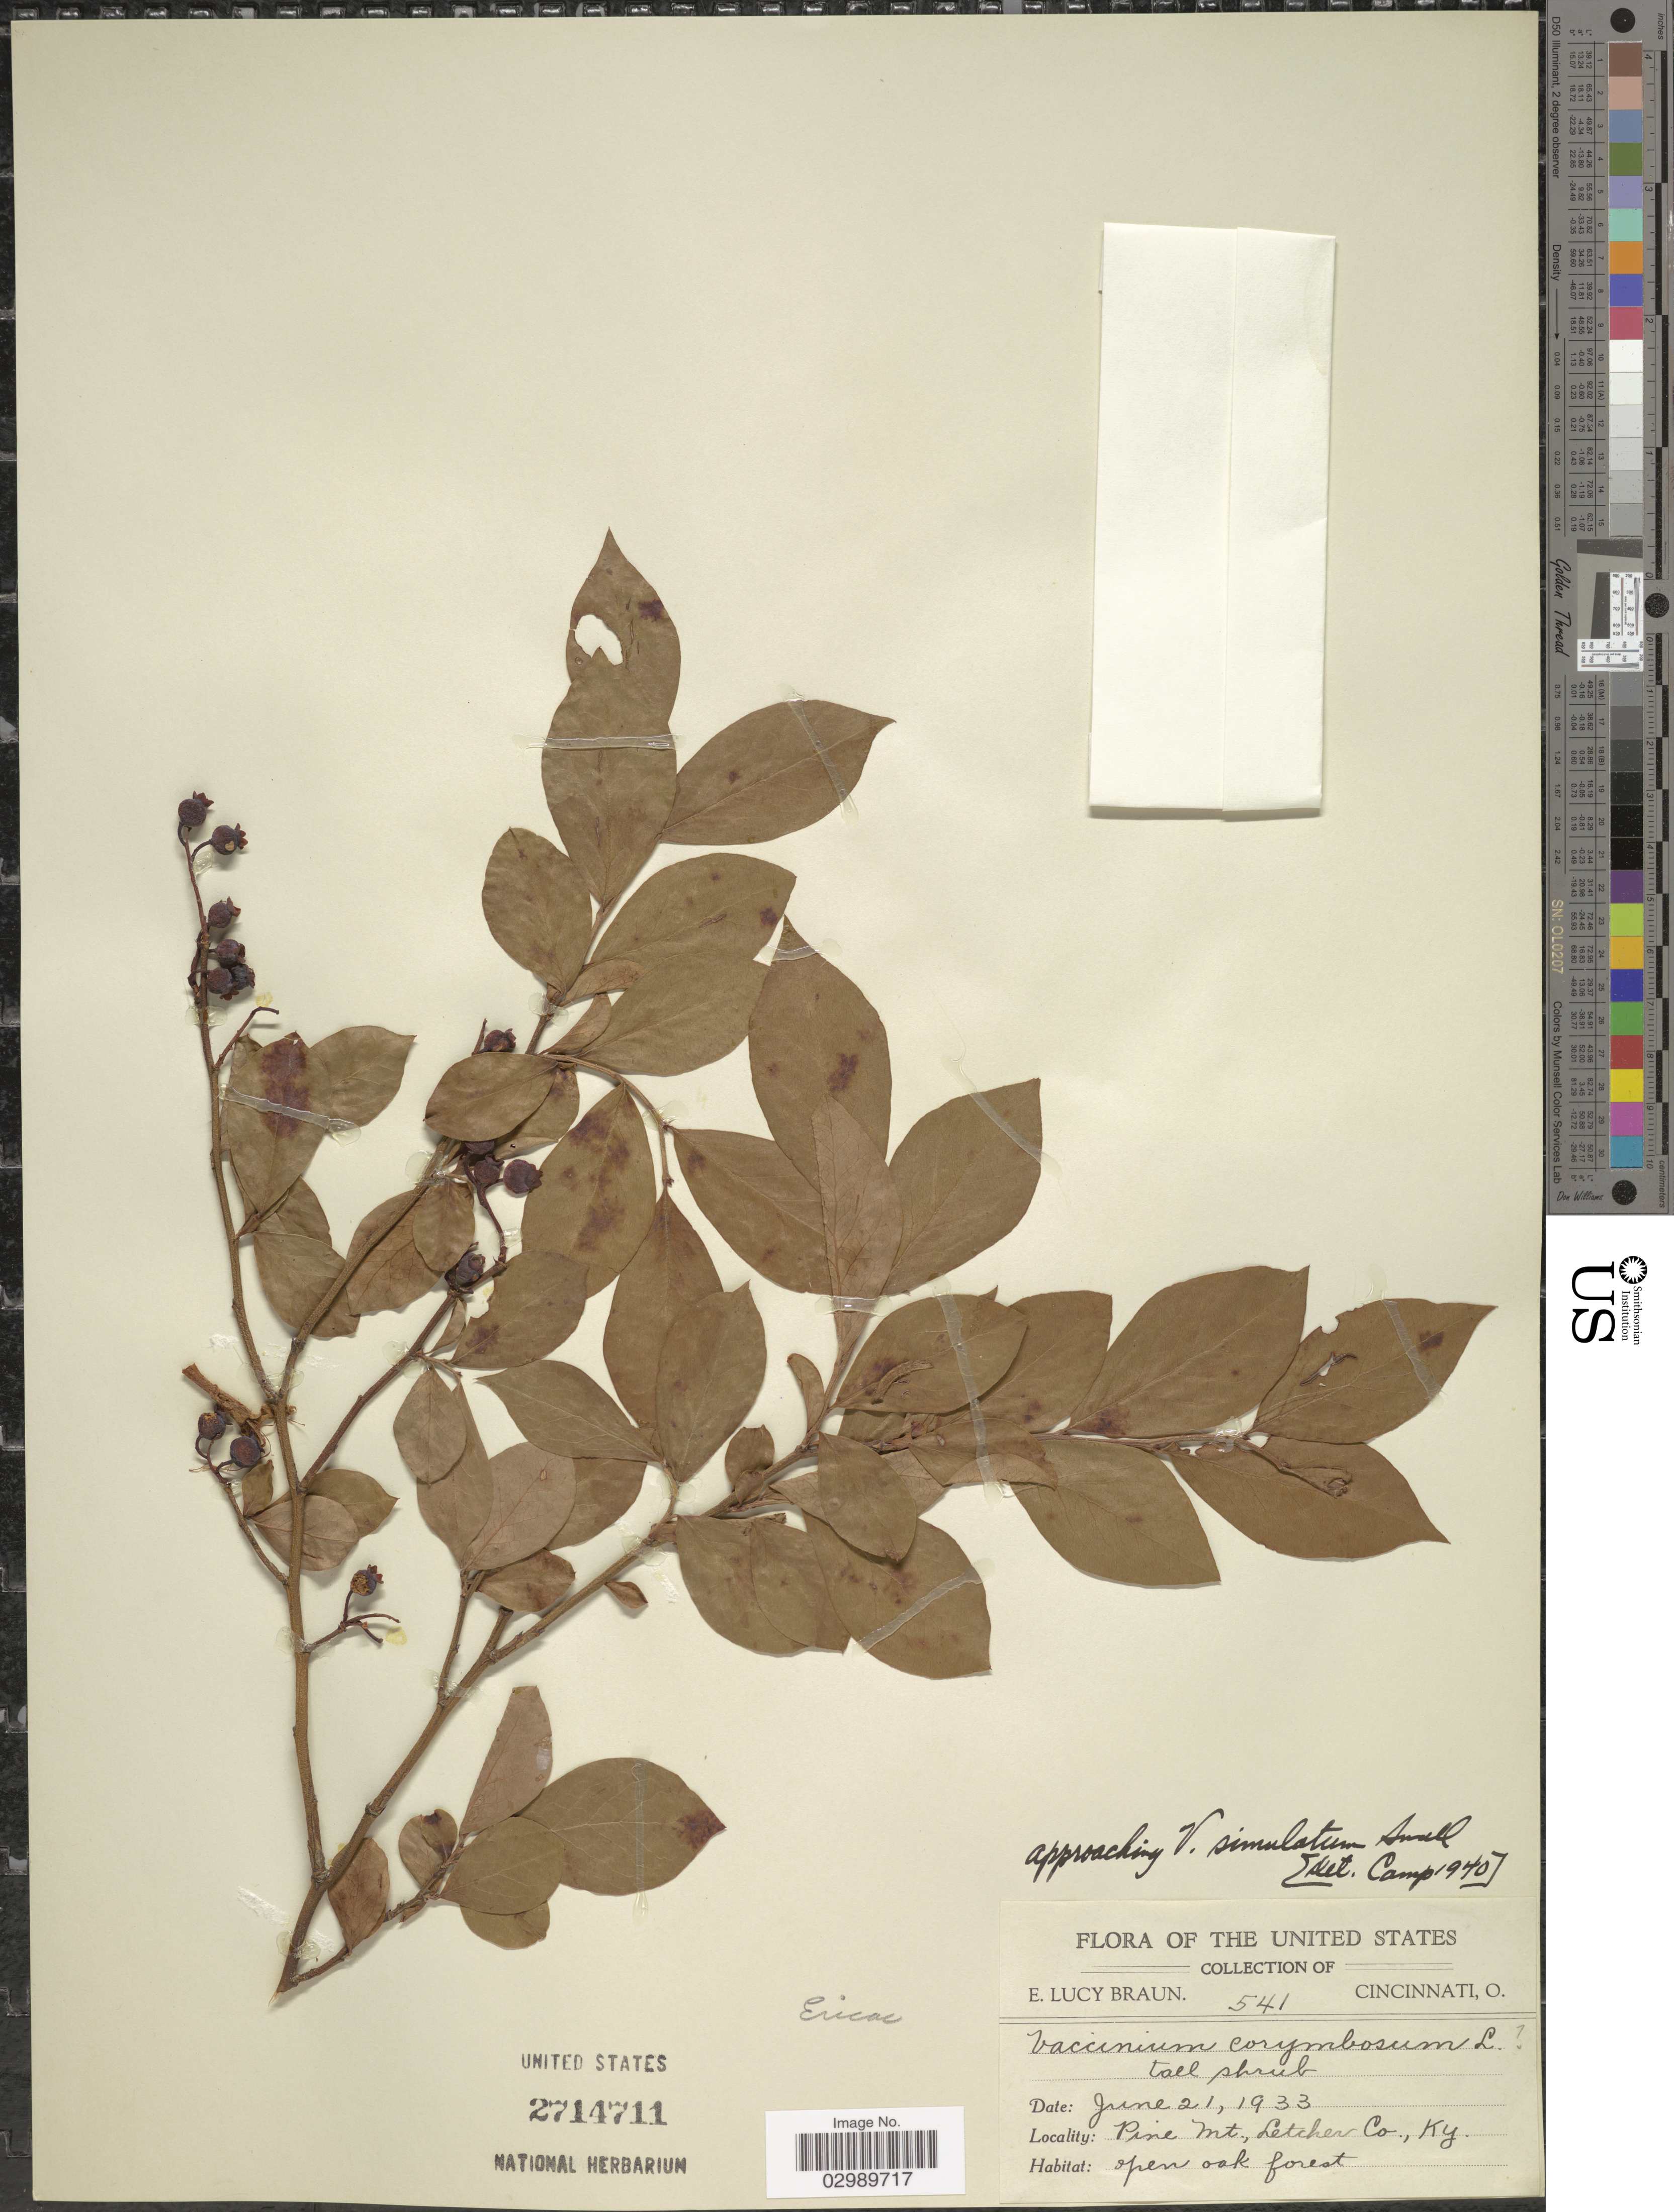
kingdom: Plantae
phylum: Tracheophyta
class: Magnoliopsida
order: Ericales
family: Ericaceae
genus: Vaccinium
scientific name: Vaccinium simulatum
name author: Small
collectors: E. L. Braun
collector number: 541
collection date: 1933-06-21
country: United States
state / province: Kentucky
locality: Pine Mt., Letcher Co. Ky.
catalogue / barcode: US 2714711